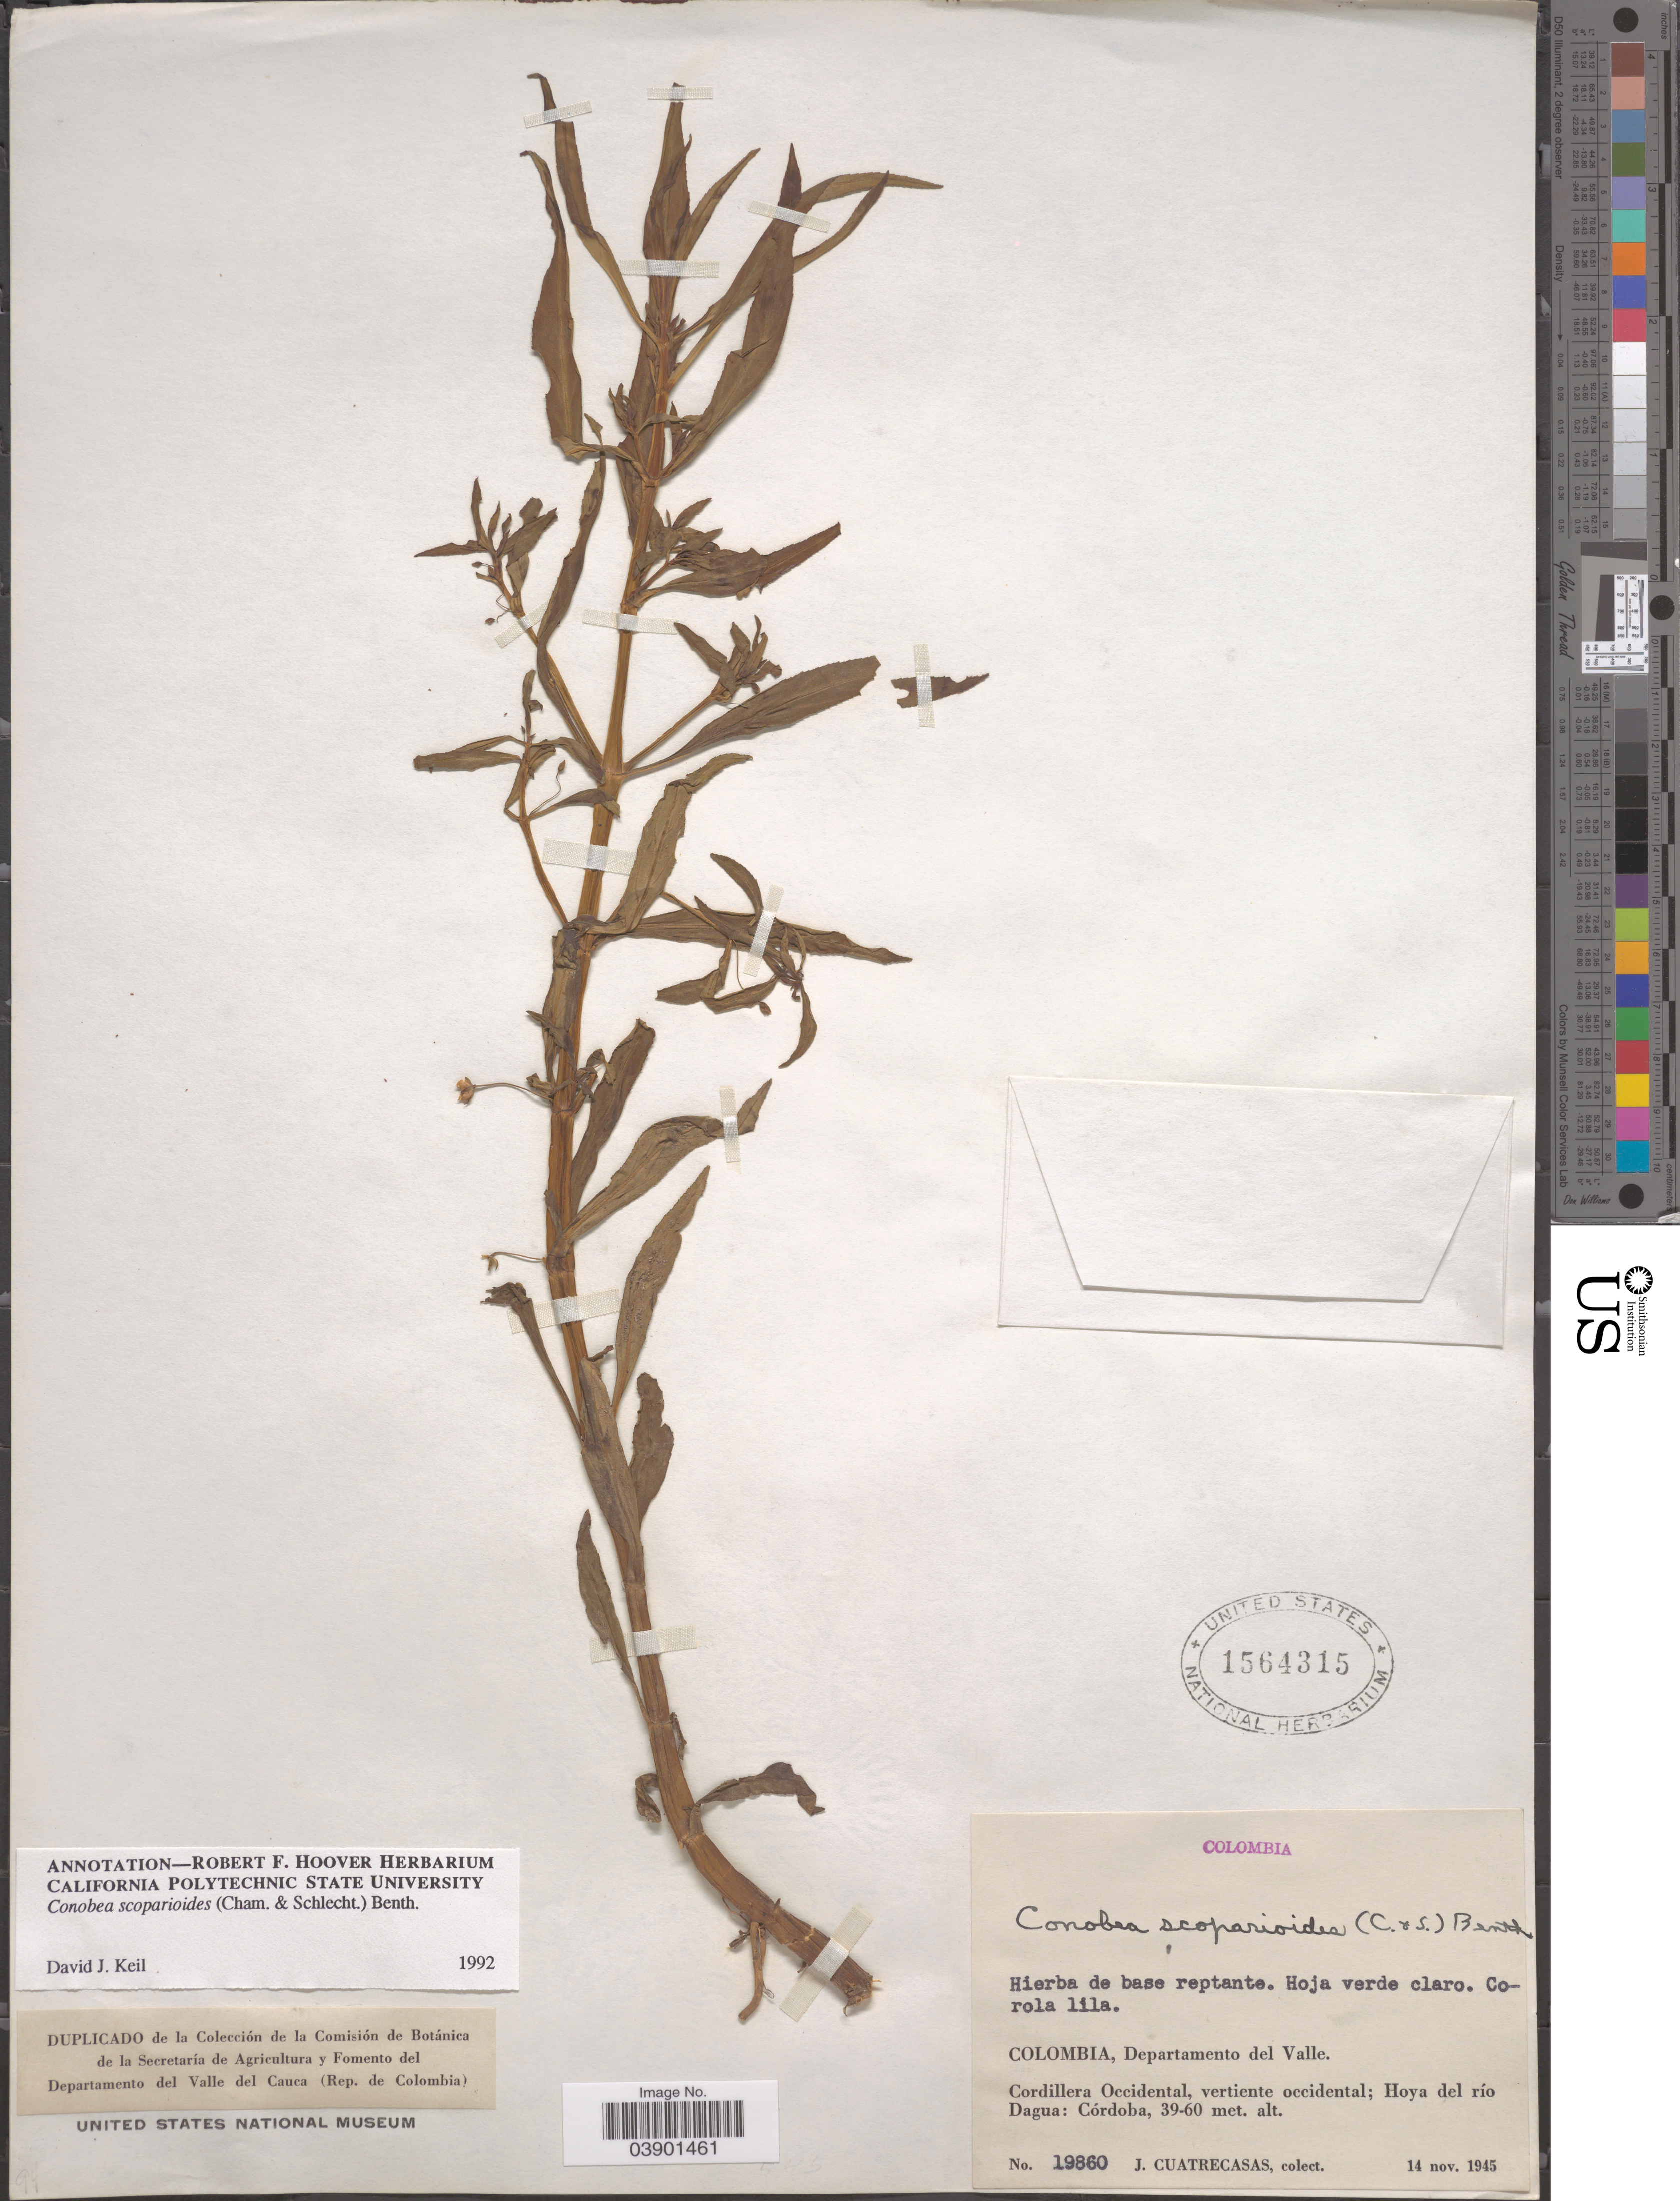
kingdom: Plantae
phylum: Tracheophyta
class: Magnoliopsida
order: Lamiales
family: Plantaginaceae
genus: Conobea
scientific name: Conobea scoparioides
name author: (Cham. & Schltdl.) Benth.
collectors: J. Cuatrecasas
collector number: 19860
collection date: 1945-11-14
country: Colombia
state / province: Valle del Cauca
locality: Departamento del Valle. Cordillera Occidental, vertiente occidental; Hoya del río Dagua: Córdoba.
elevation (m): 39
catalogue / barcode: US 1564315